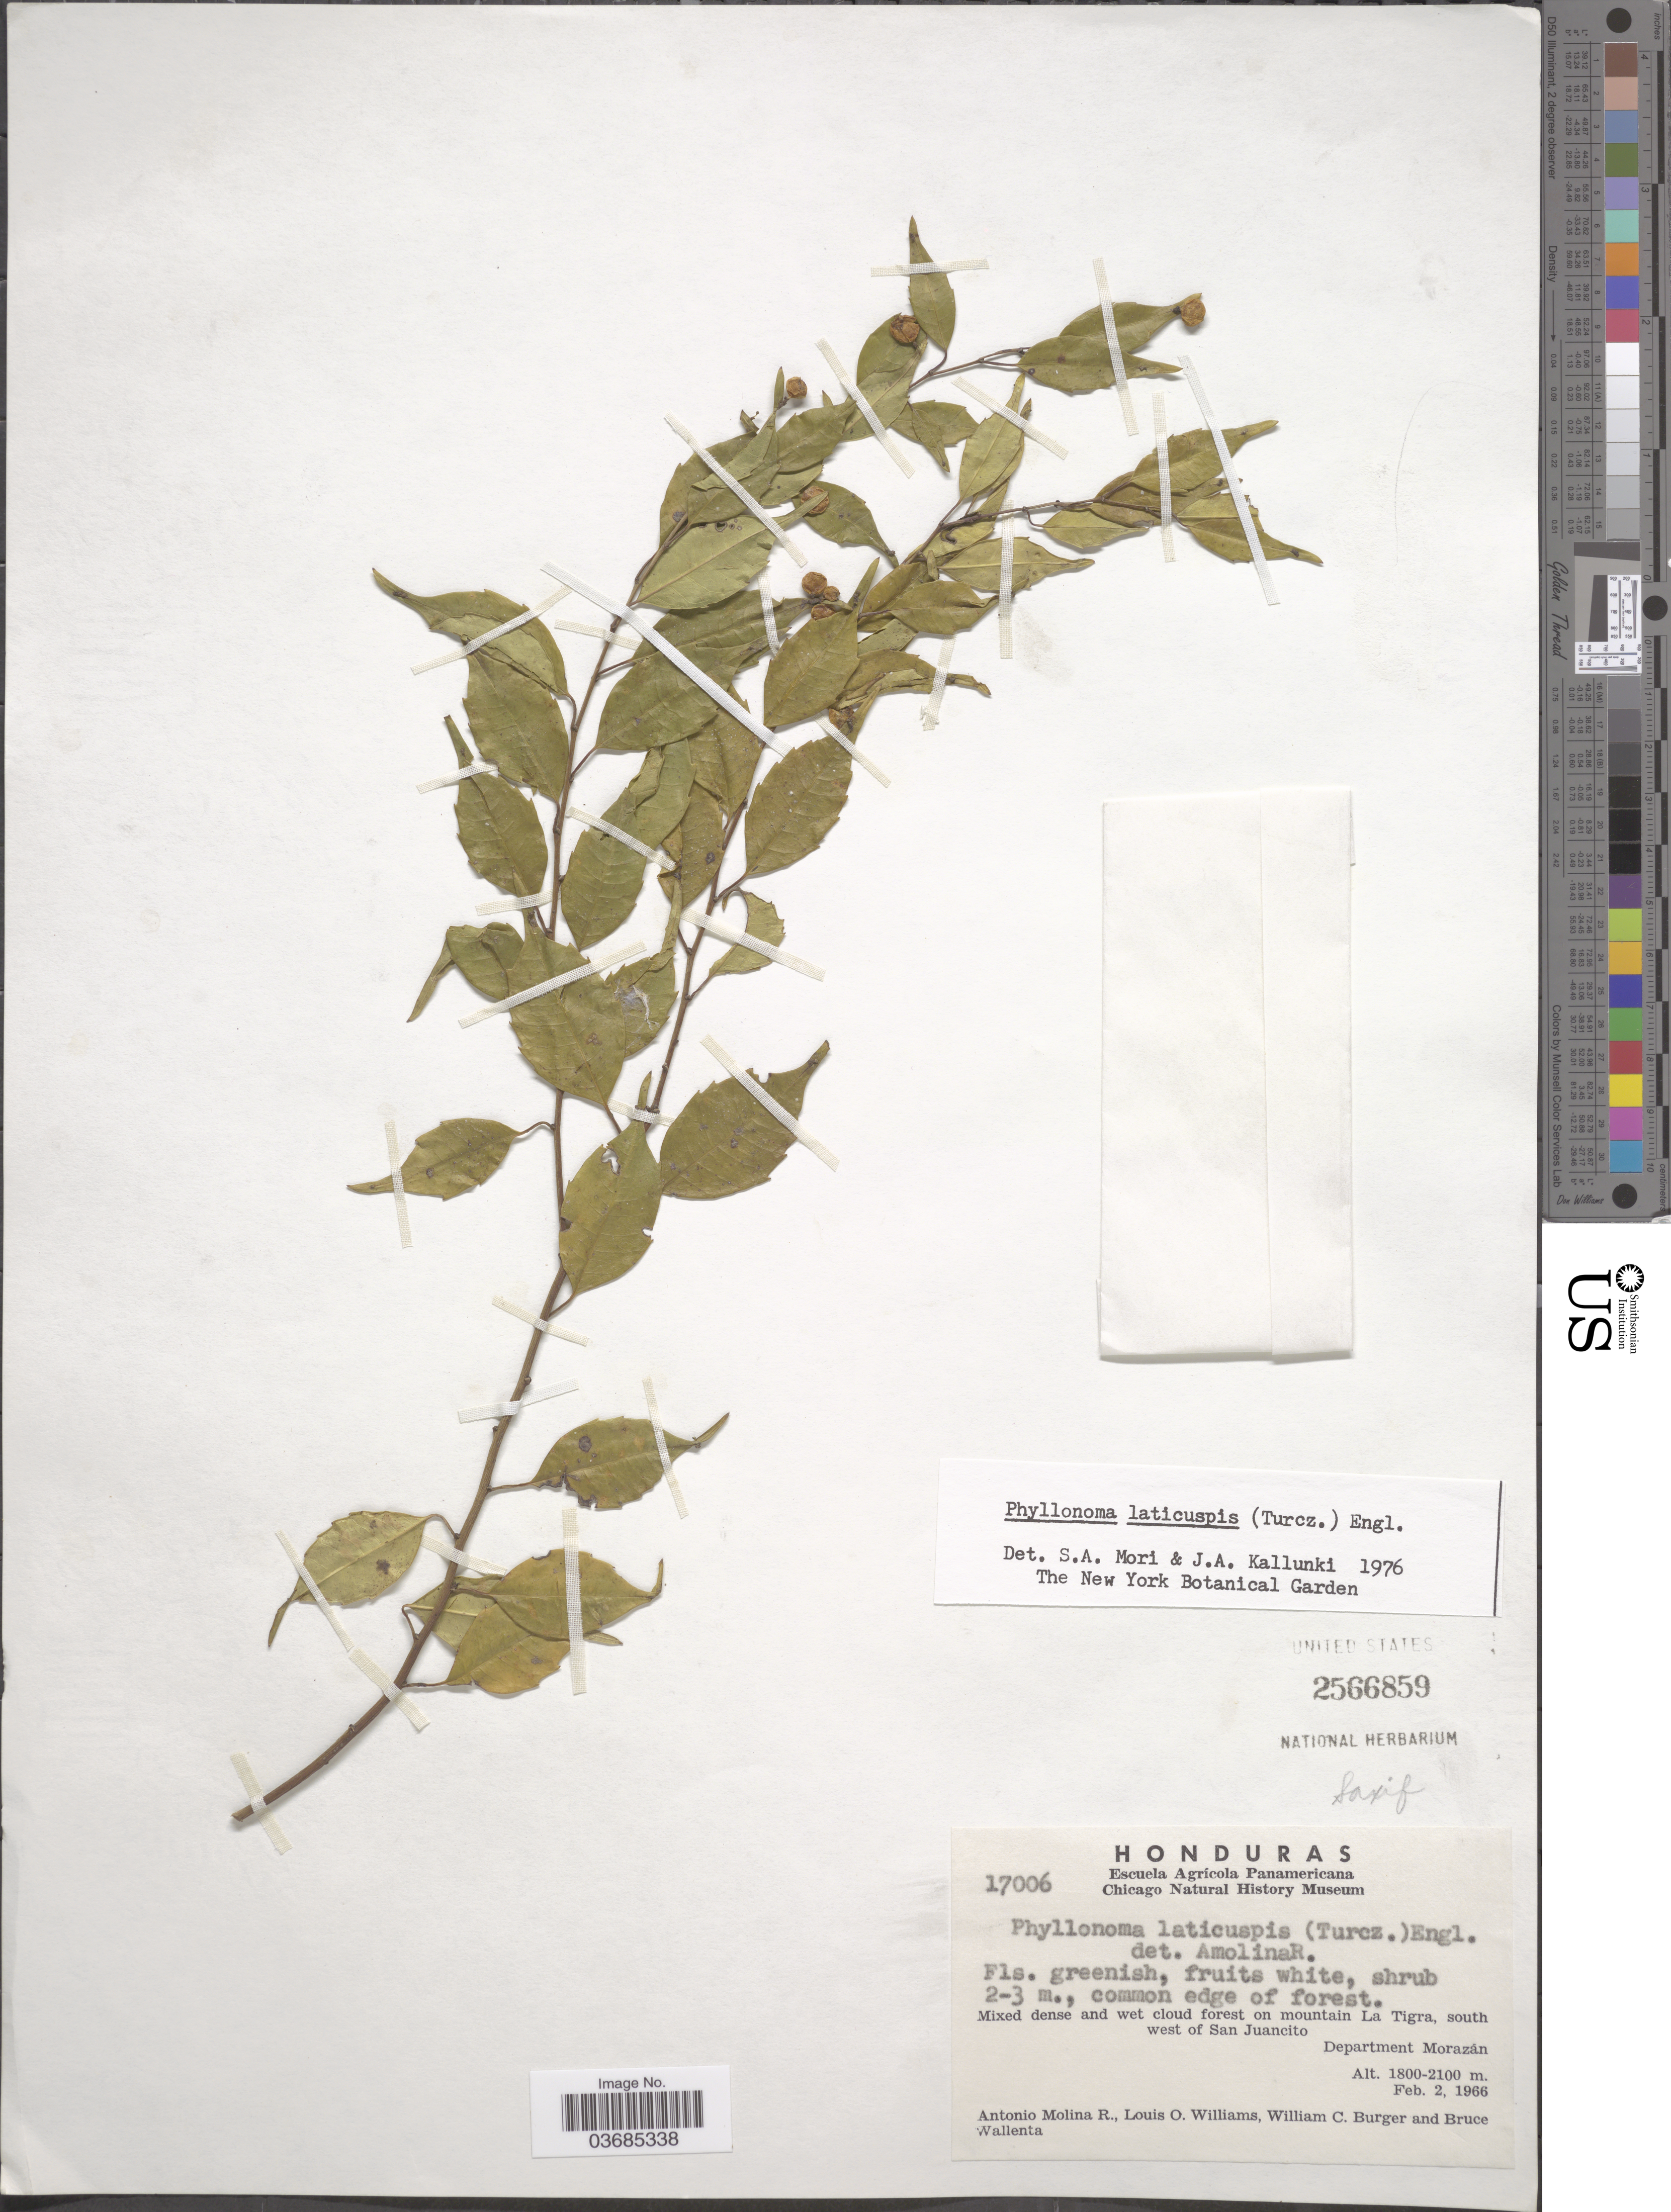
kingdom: Plantae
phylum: Tracheophyta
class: Magnoliopsida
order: Aquifoliales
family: Phyllonomaceae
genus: Phyllonoma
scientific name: Phyllonoma laticuspis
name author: (Turcz.) Engl.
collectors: A. Molina R., L. O. Williams, W. Burger & B. Wallenta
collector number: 17006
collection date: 1966-02-02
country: Honduras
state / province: Fco. Morazán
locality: Common edge of forest. Mixed dense and wet cloud forest on mountain La Tigra, south west of San Juancito Department Morazán.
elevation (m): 1800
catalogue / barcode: US 2566859